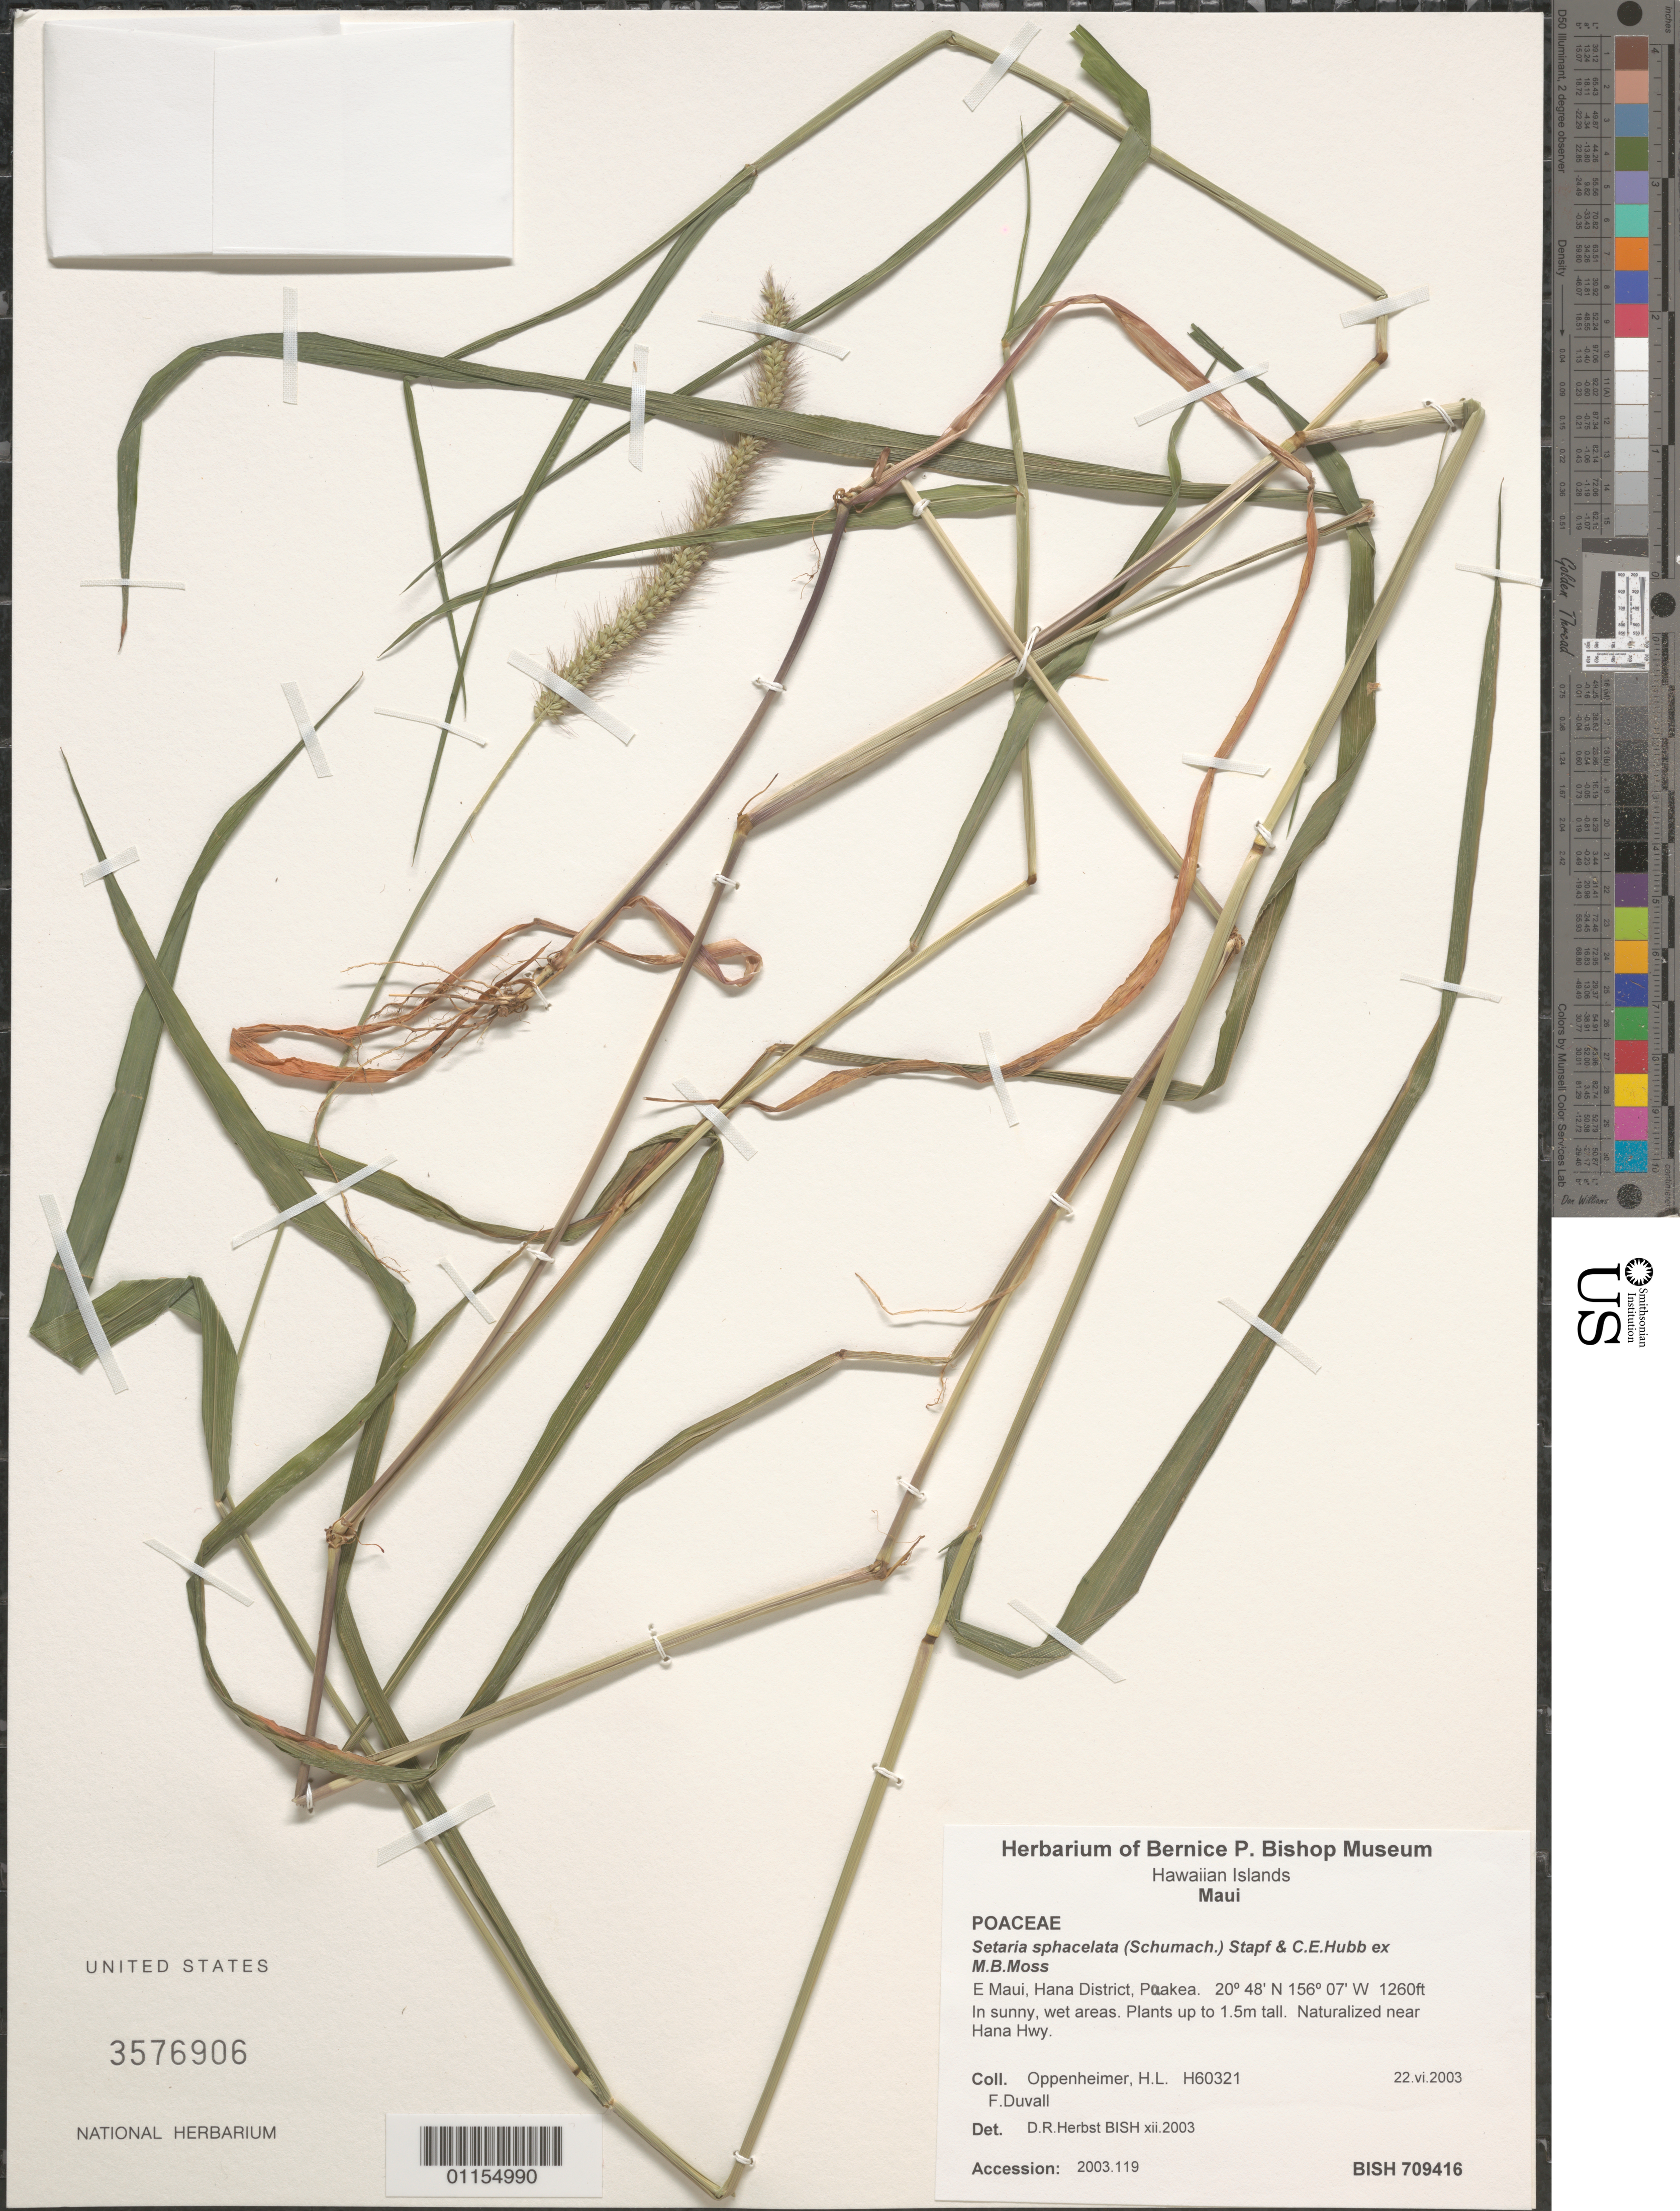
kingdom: Plantae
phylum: Tracheophyta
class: Liliopsida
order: Poales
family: Poaceae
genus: Setaria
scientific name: Setaria sphacelata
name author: (Schumach.) Stapf & Hubb. ex Moss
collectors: H. L. Oppenheimer & F. Duvall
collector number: H60321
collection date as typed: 22 Jun 2003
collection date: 2003-06-22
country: United States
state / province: Hawaii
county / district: Maui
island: Maui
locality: East Maui, Hana District, Pa'akea, near Hana Highway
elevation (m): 384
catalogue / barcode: US 3576906